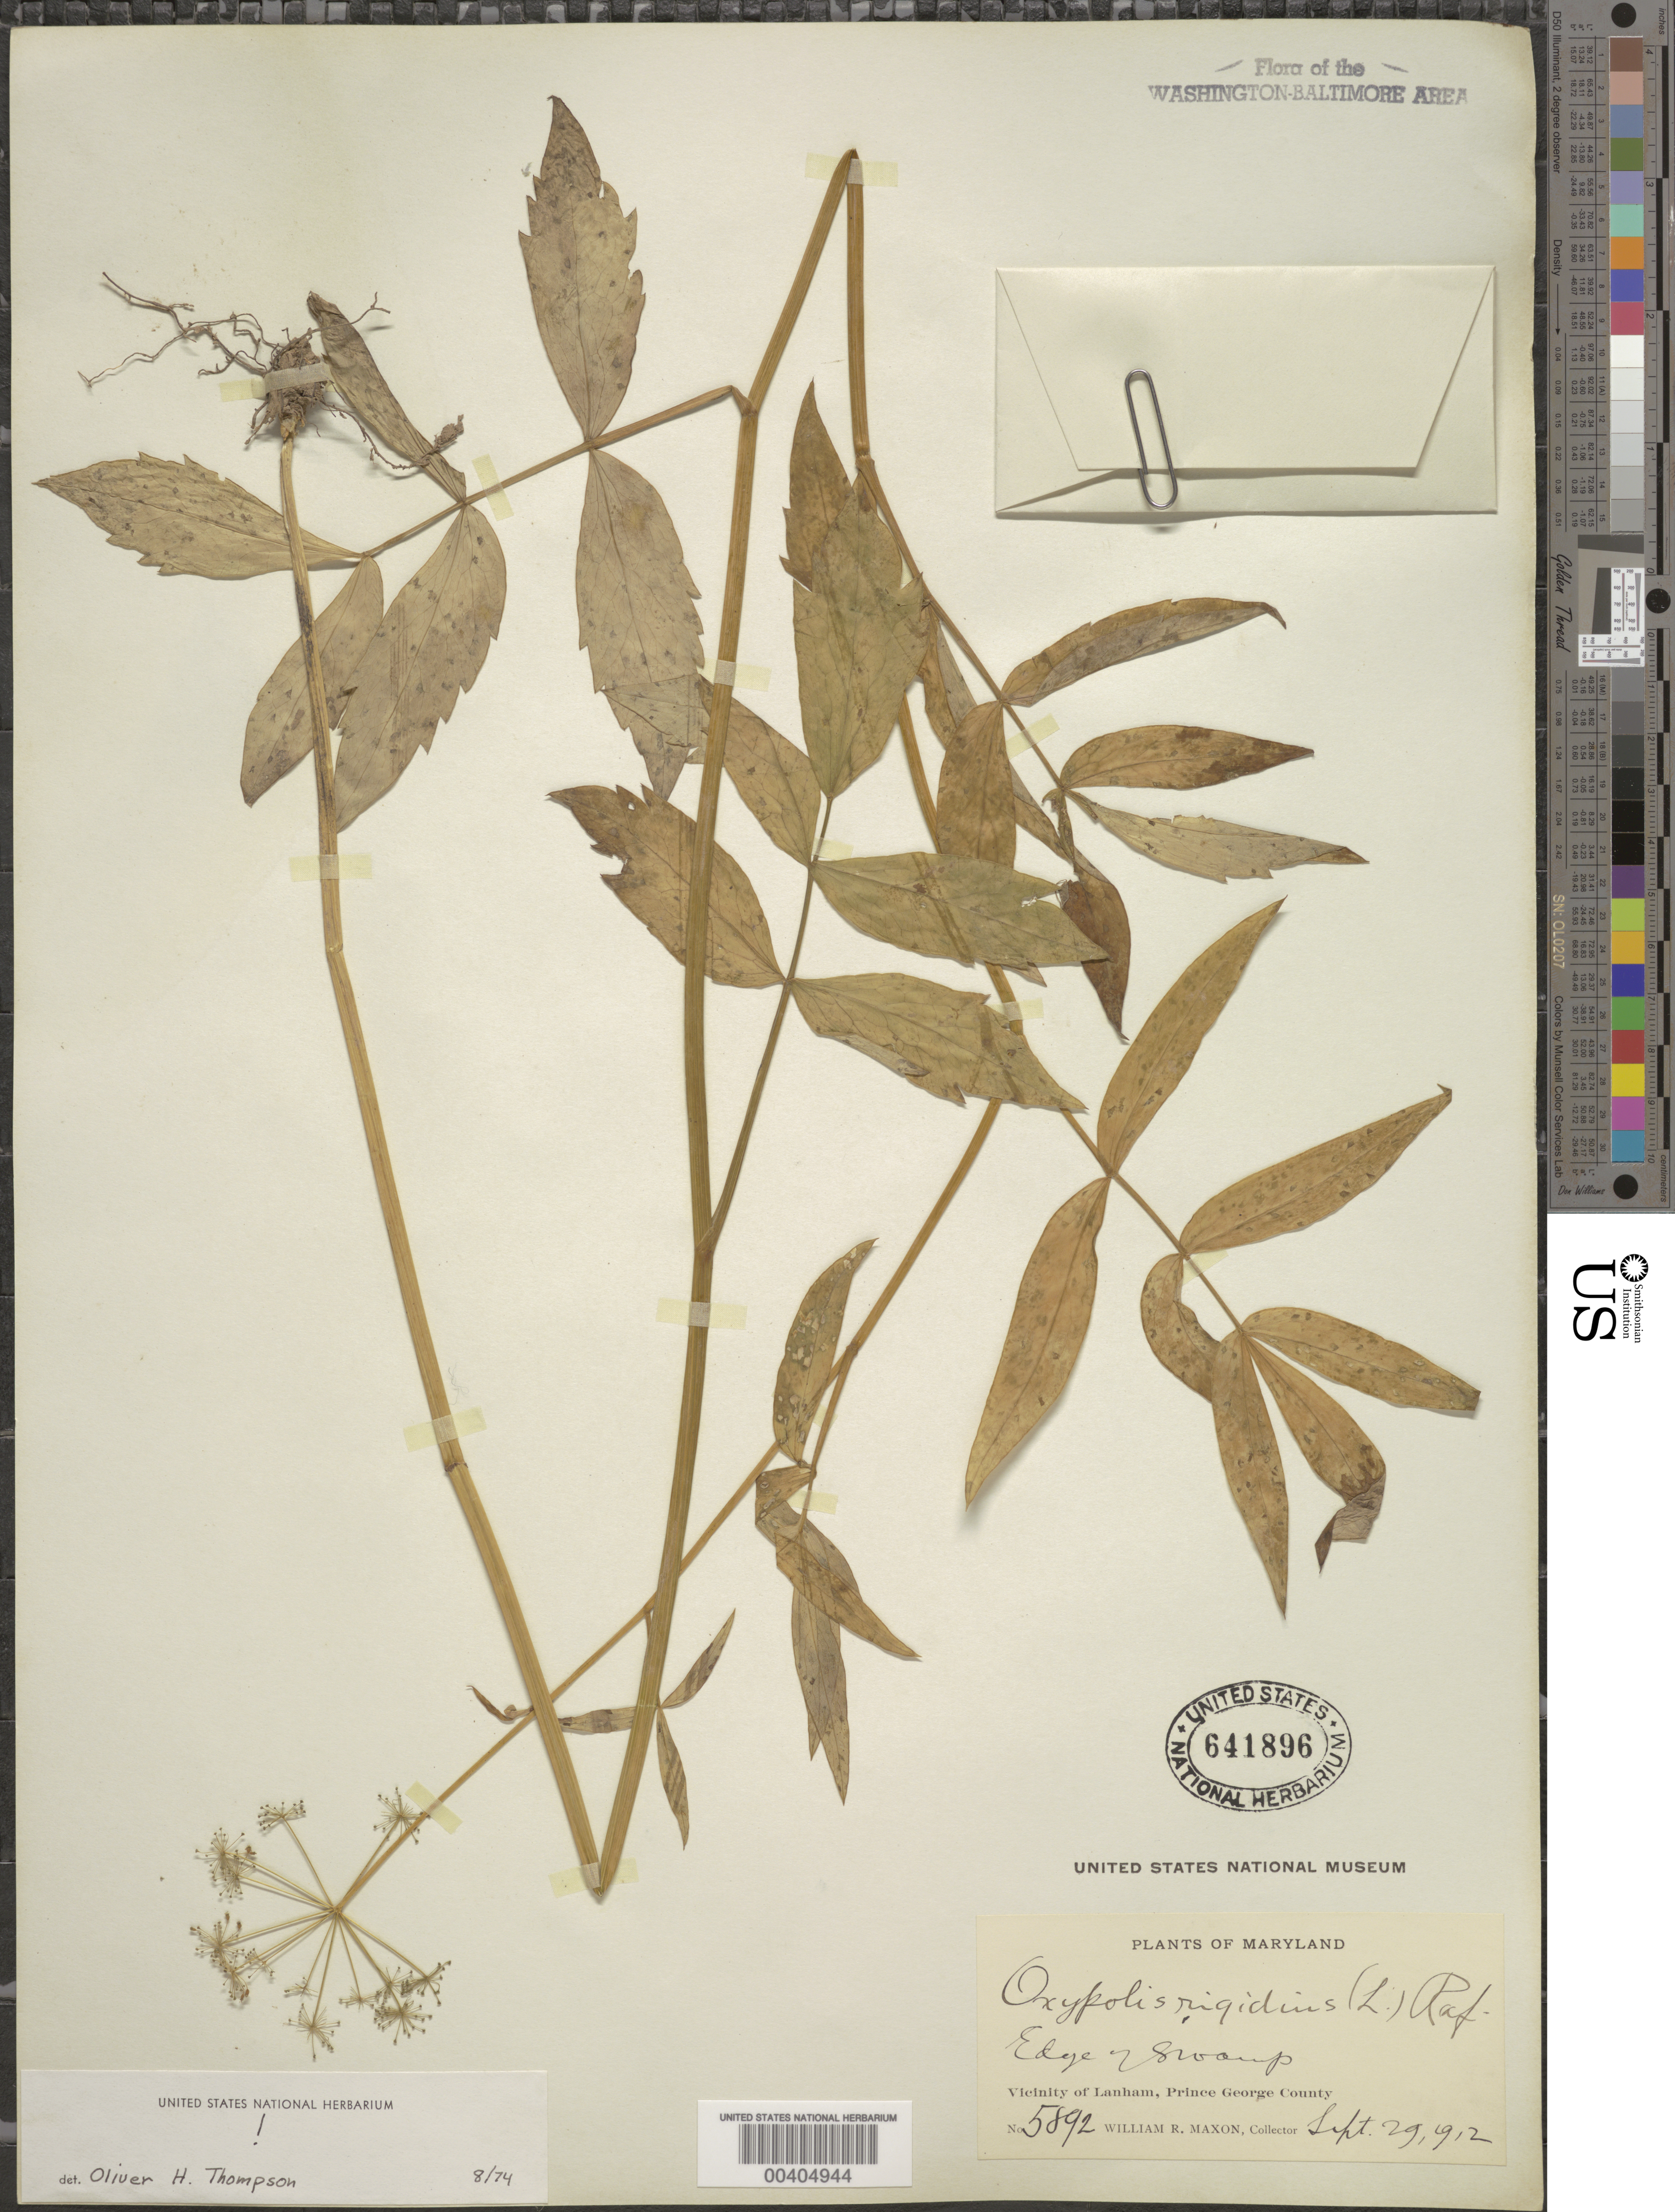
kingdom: Plantae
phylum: Tracheophyta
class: Magnoliopsida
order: Apiales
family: Apiaceae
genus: Oxypolis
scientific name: Oxypolis rigidior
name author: (L.) Raf.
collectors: W. R. Maxon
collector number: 5892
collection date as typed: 29 Sep 1912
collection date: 1912-09-29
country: United States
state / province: Maryland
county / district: Prince George's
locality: Lanham vicinity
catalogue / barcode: US 641896